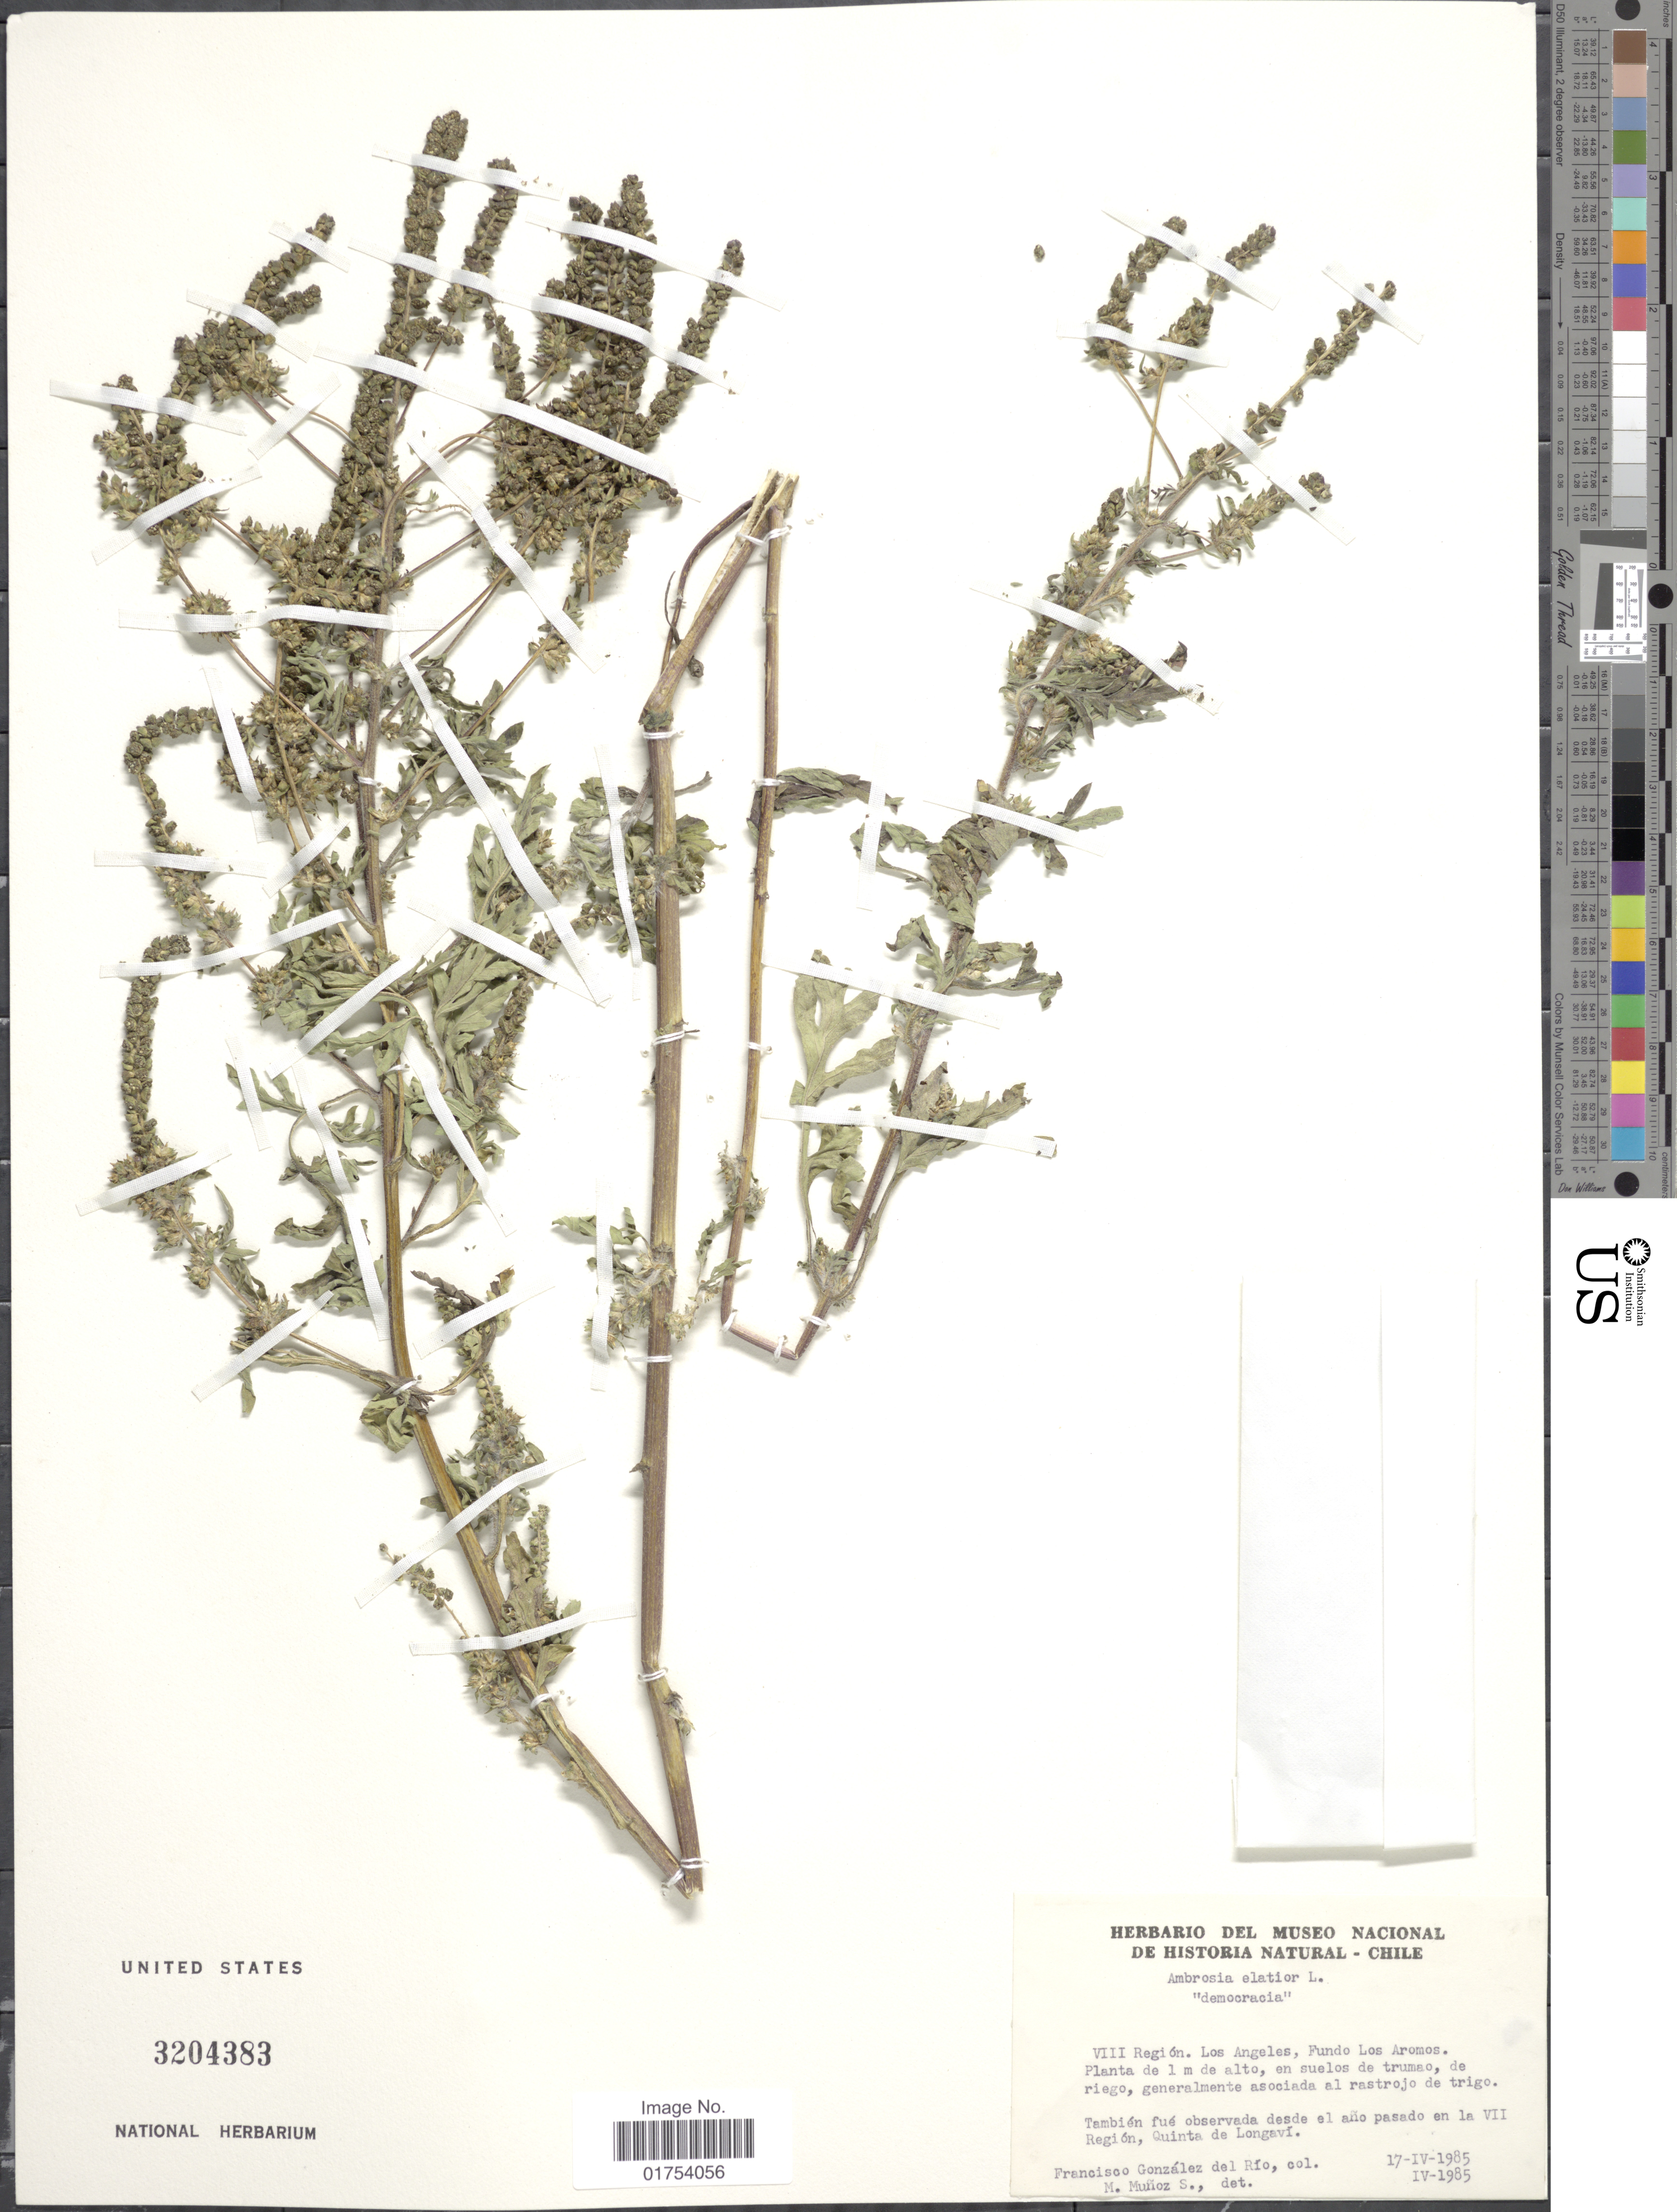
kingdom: Plantae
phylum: Tracheophyta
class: Magnoliopsida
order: Asterales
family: Asteraceae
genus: Ambrosia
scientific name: Ambrosia elatior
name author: L.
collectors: F. del Rio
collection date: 1985-04-17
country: United States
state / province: California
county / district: Los Angeles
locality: VIII Region. Los Angeles, Fundo Los Aromos.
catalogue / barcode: US 3204383